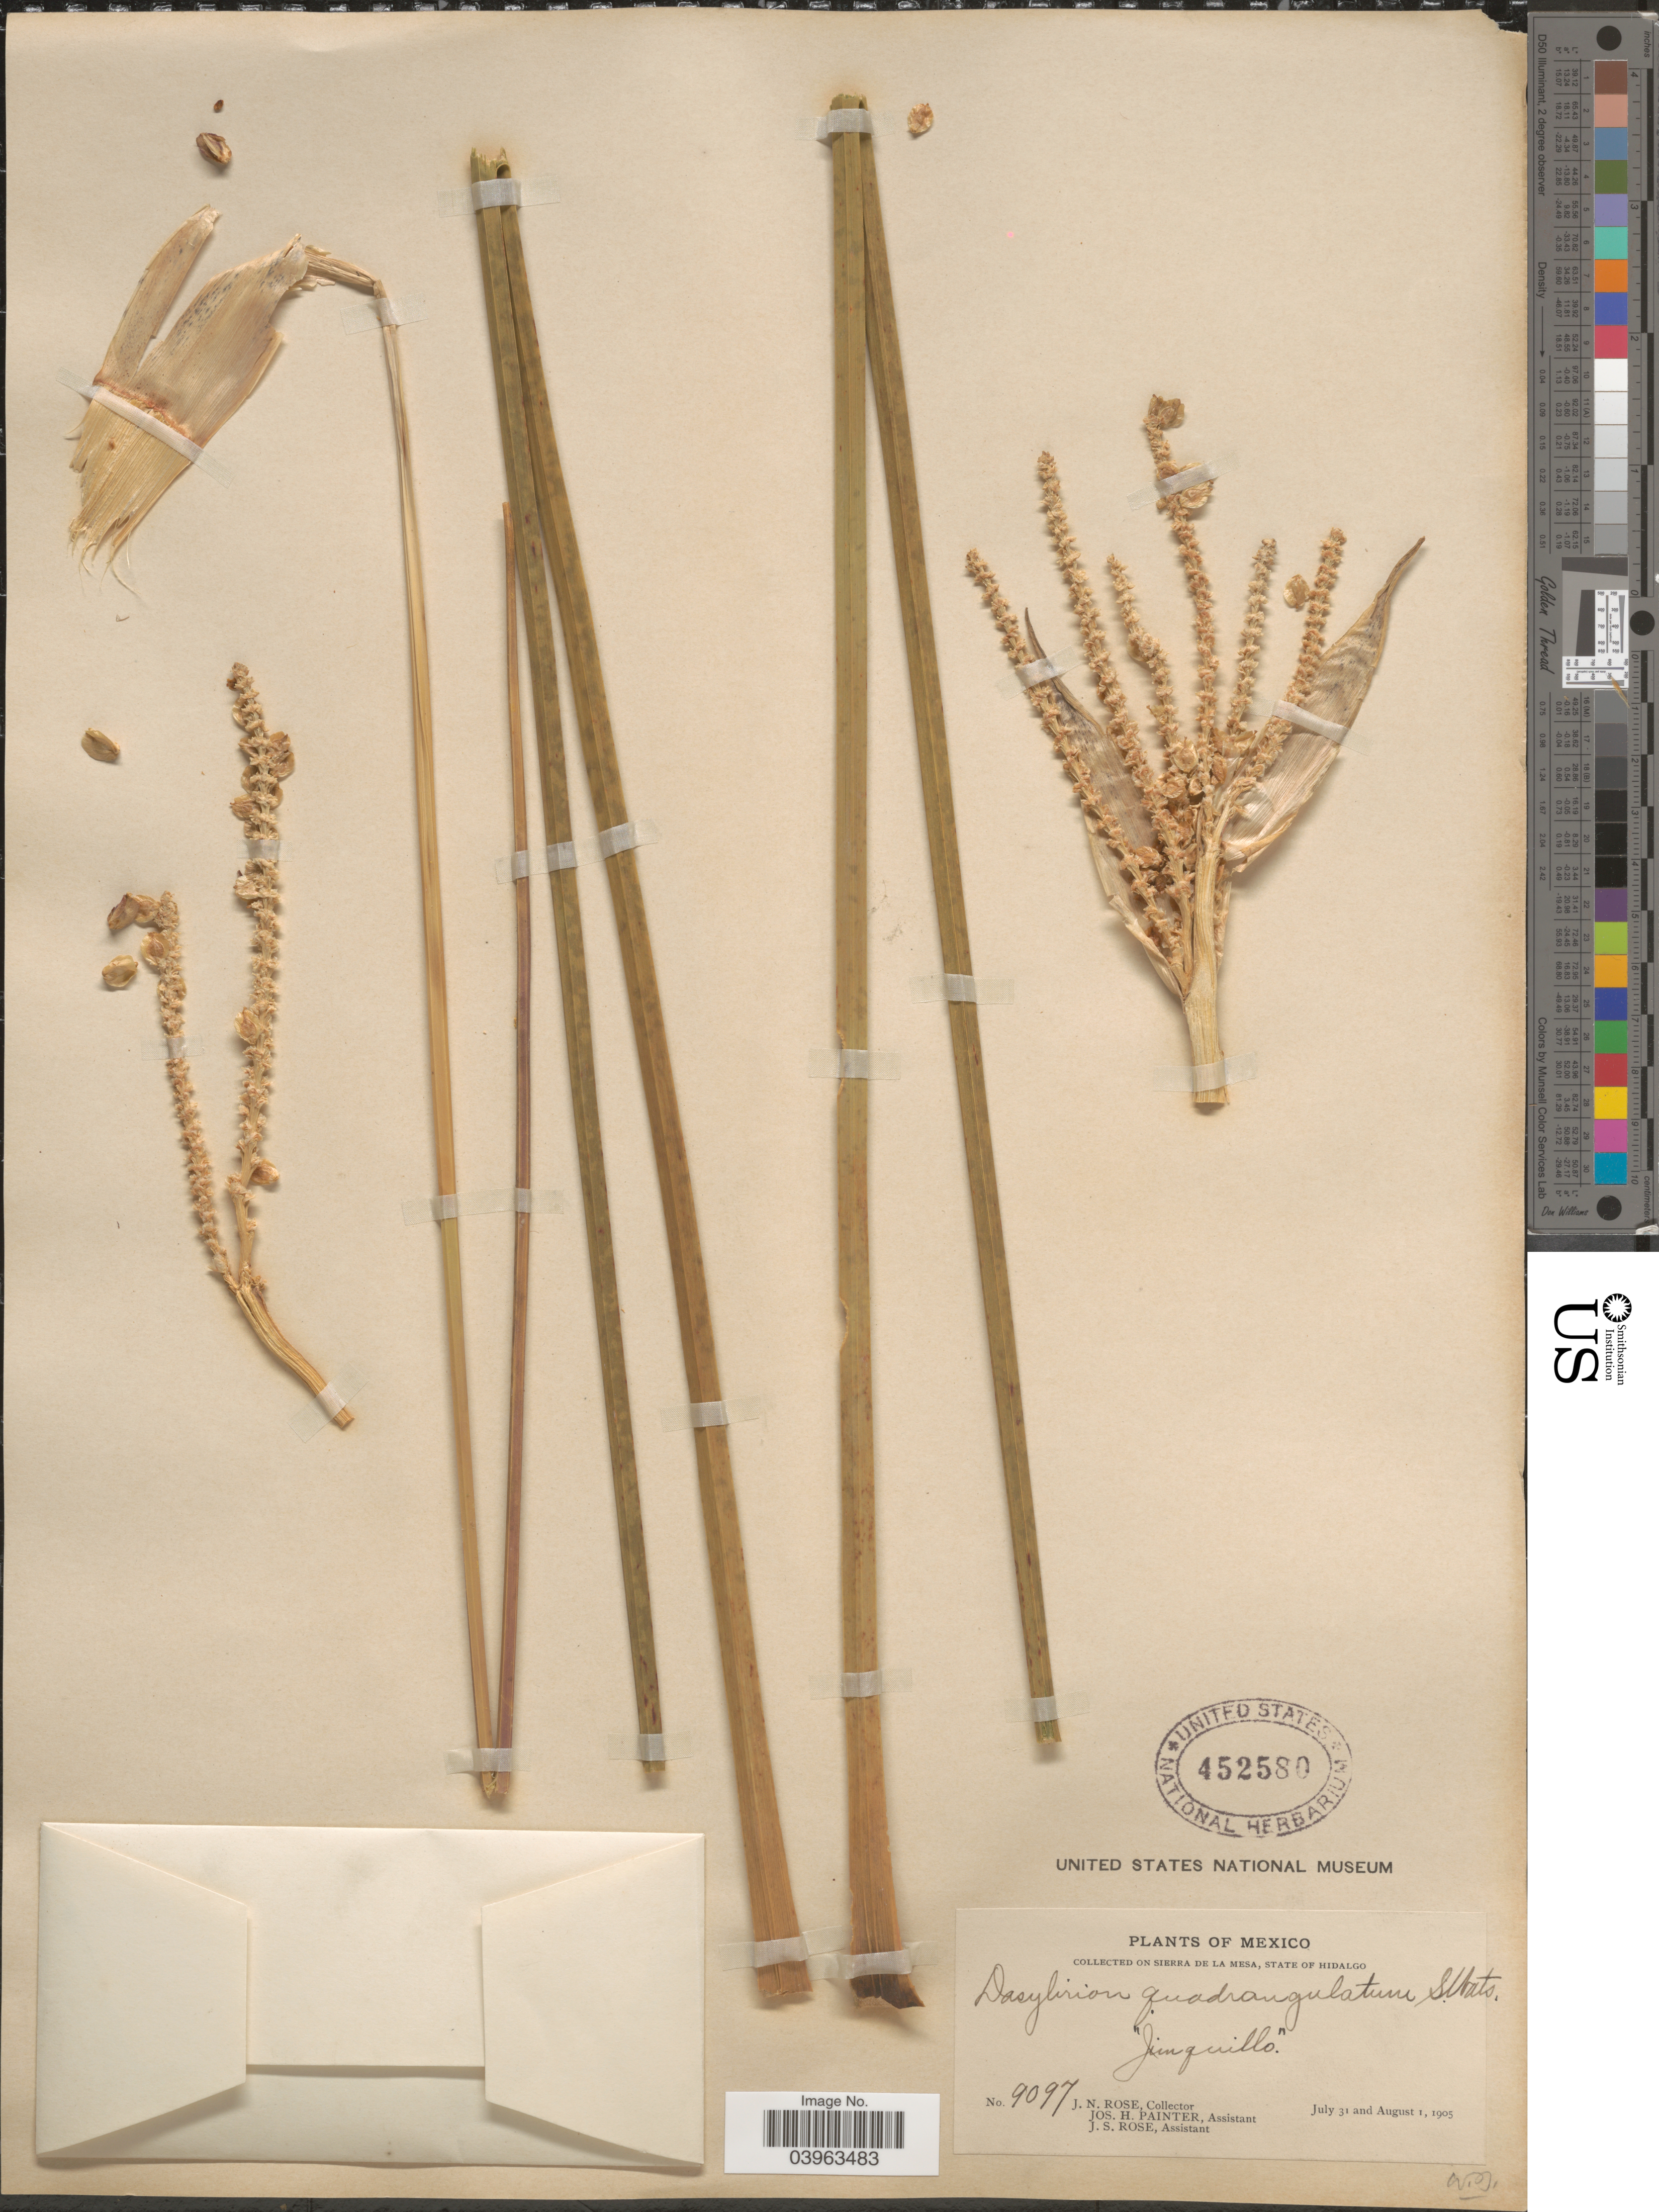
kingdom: Plantae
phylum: Tracheophyta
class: Liliopsida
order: Asparagales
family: Asparagaceae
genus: Dasylirion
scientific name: Dasylirion quadrangulatum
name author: S. Watson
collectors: J. N. Rose, J. H. Painter & J. S. Rose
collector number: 9097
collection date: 1905-07-31/1905-08-01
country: Mexico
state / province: Hidalgo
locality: On Sierra de La Mesa. "Jinquillo".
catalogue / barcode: US 452580